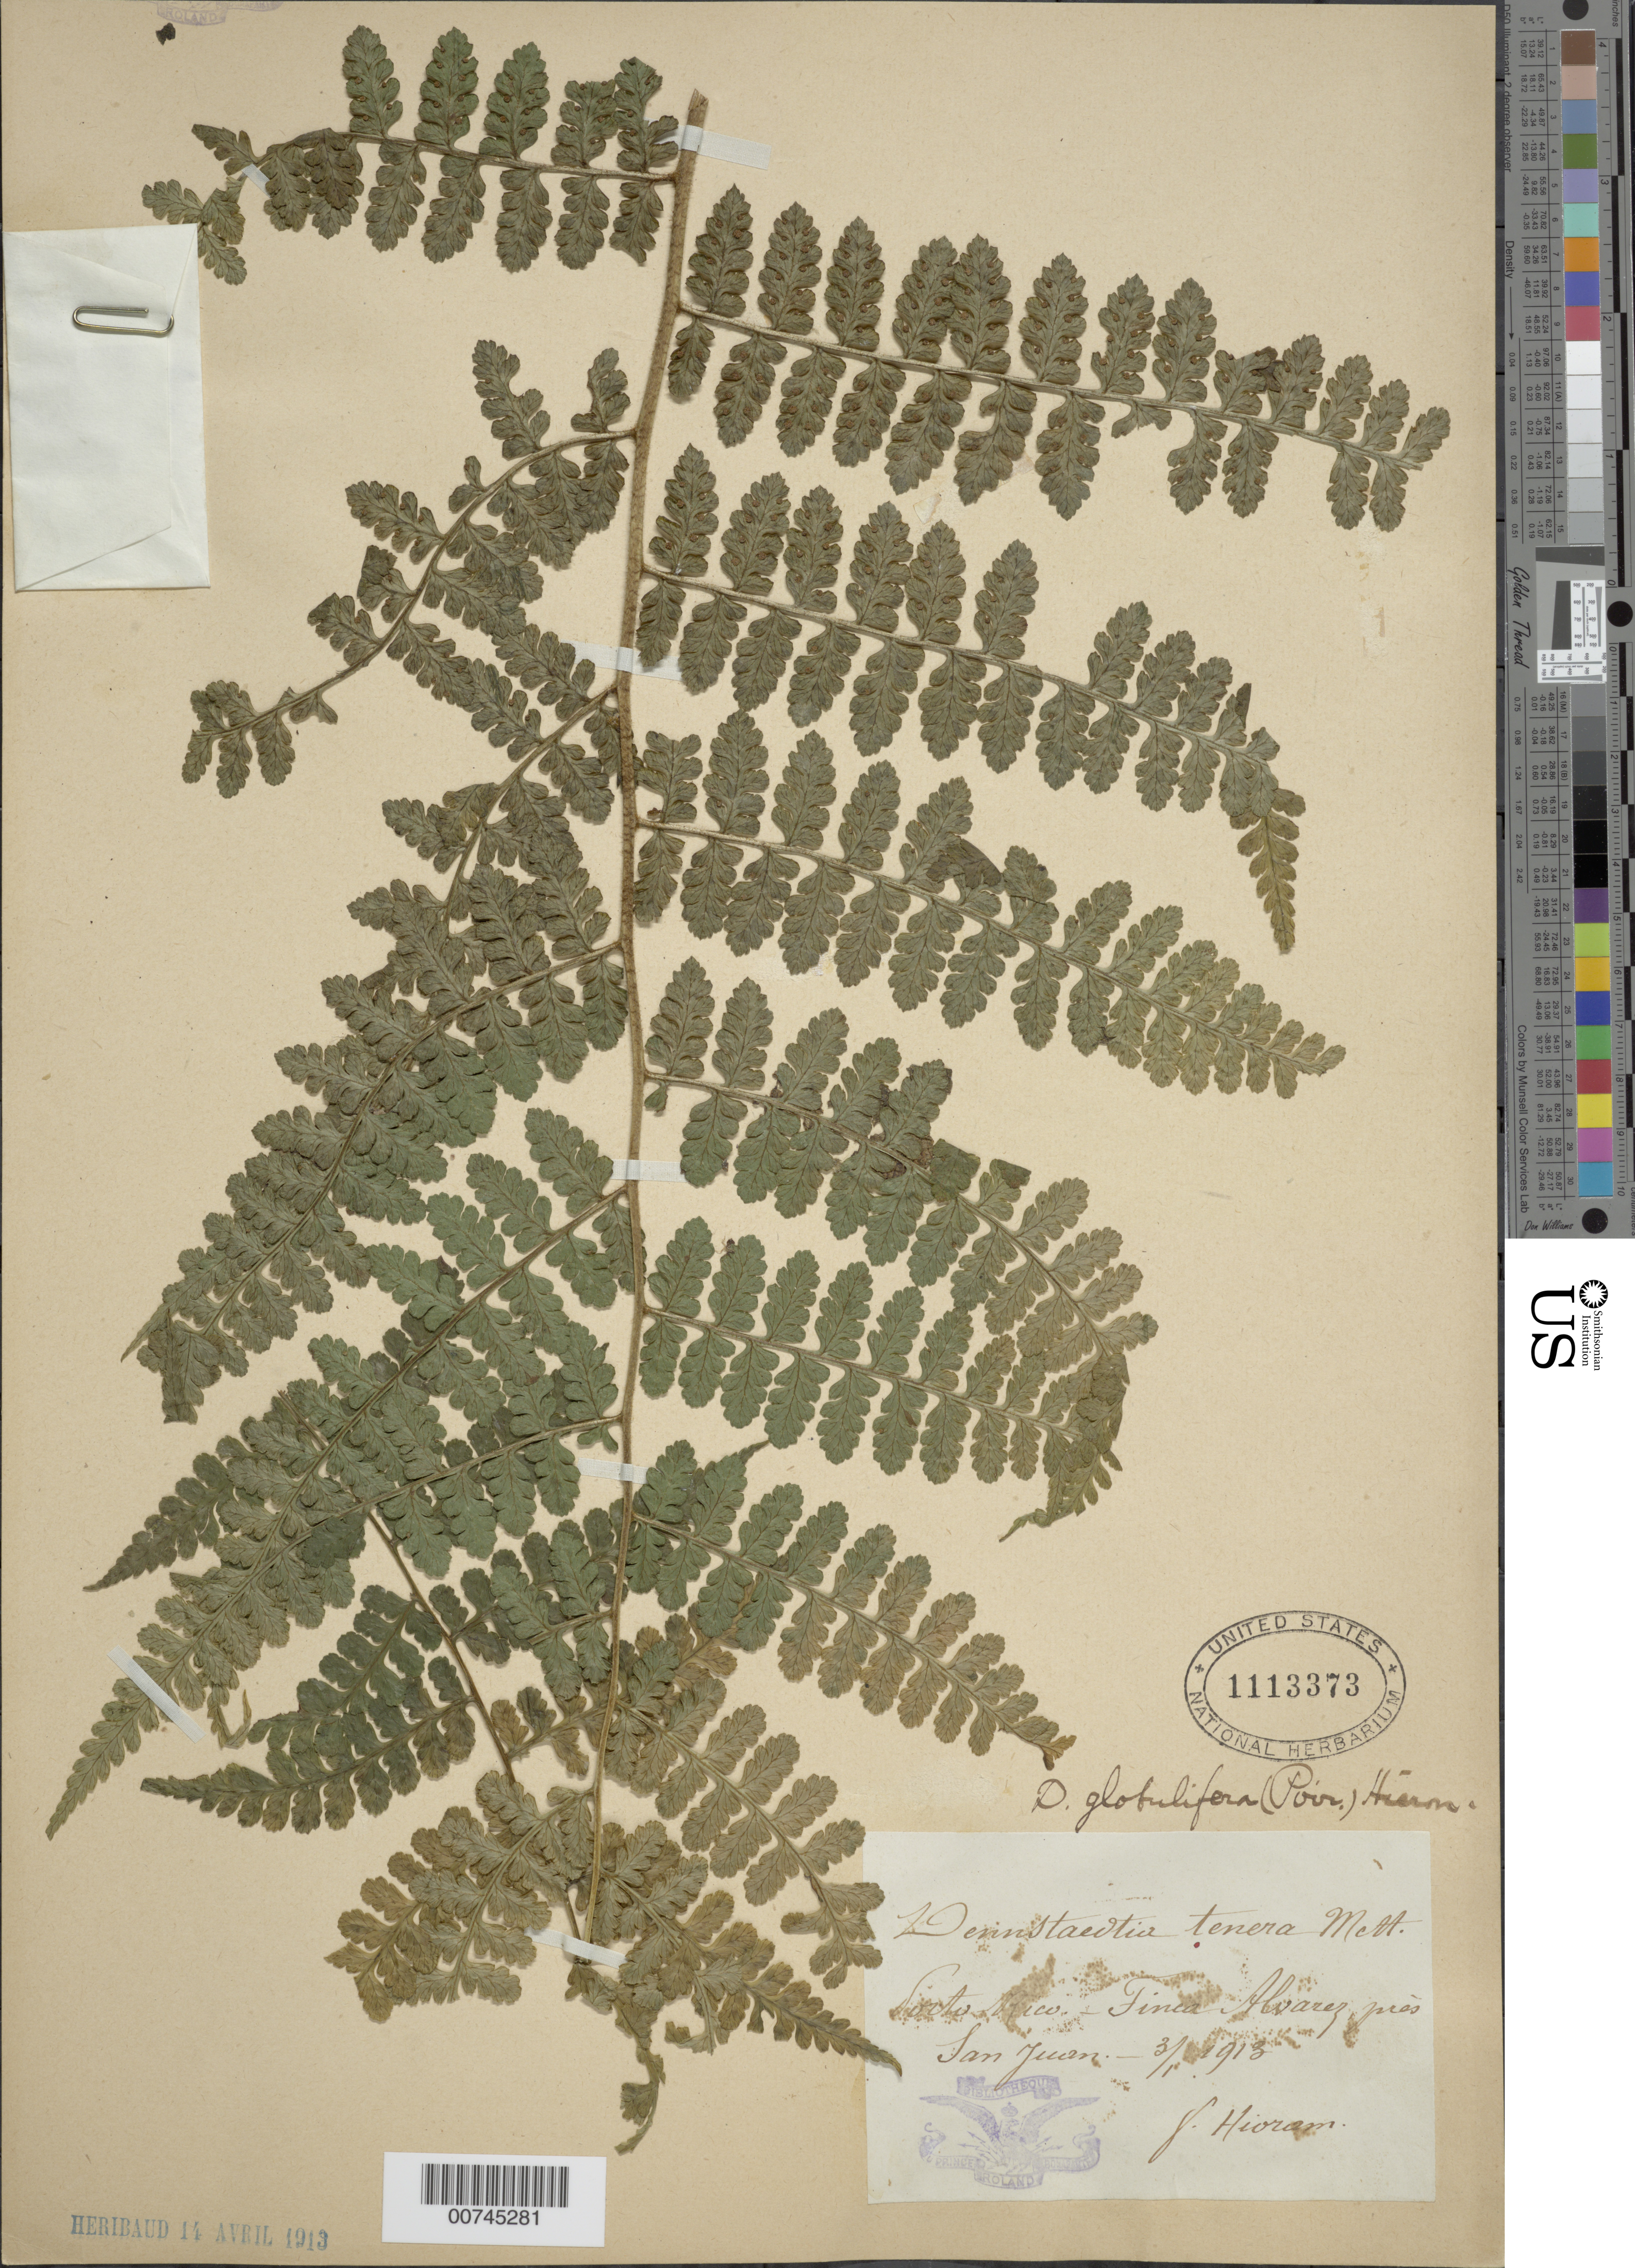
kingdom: Plantae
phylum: Tracheophyta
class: Polypodiopsida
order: Polypodiales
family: Dennstaedtiaceae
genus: Dennstaedtia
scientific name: Dennstaedtia globulifera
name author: (Poir.) Hieron.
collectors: Bro. Hioram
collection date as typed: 01 Mar 1913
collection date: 1913-03-01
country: Puerto Rico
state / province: San Juan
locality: Finca Alvarez pres San Juan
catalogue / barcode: US 1113373